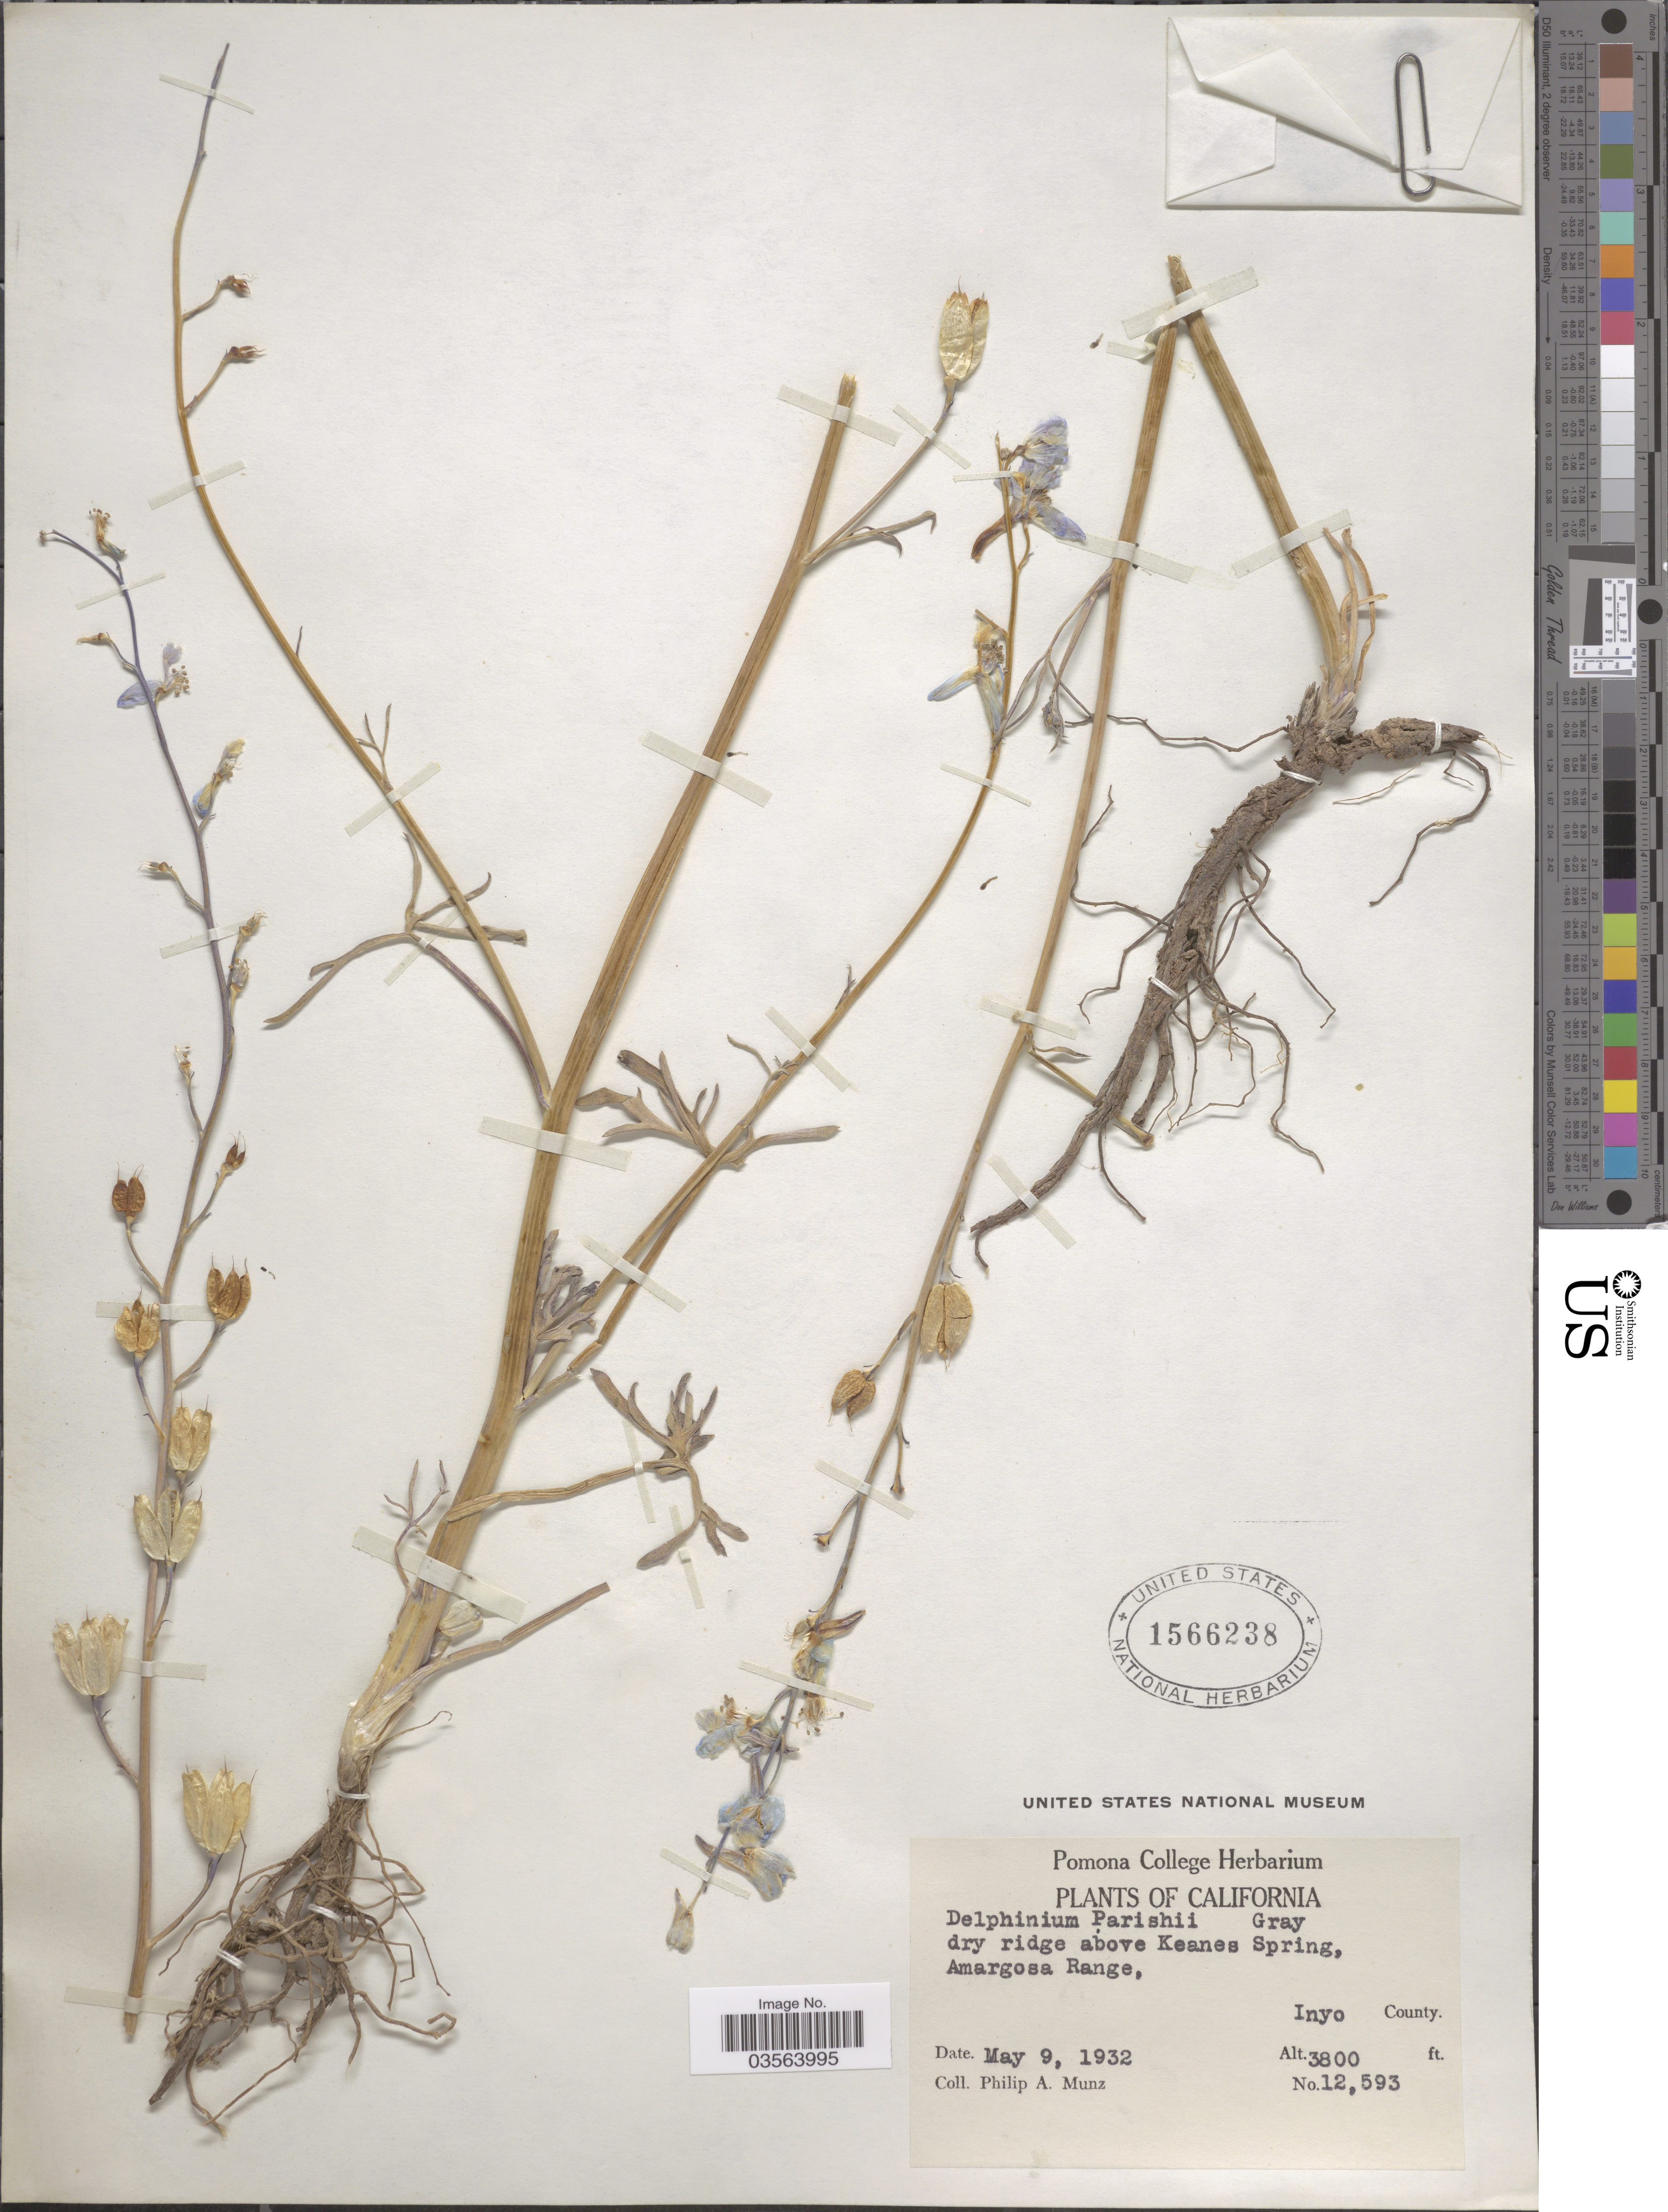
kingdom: Plantae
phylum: Tracheophyta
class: Magnoliopsida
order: Ranunculales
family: Ranunculaceae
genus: Delphinium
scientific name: Delphinium parishii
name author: A. Gray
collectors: P. A. Munz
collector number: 12593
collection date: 1932-05-09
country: United States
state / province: California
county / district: Inyo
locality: Dry ridge above Keanes Spring, Amargosa Range, Inyo County.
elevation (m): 1158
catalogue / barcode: US 1566238